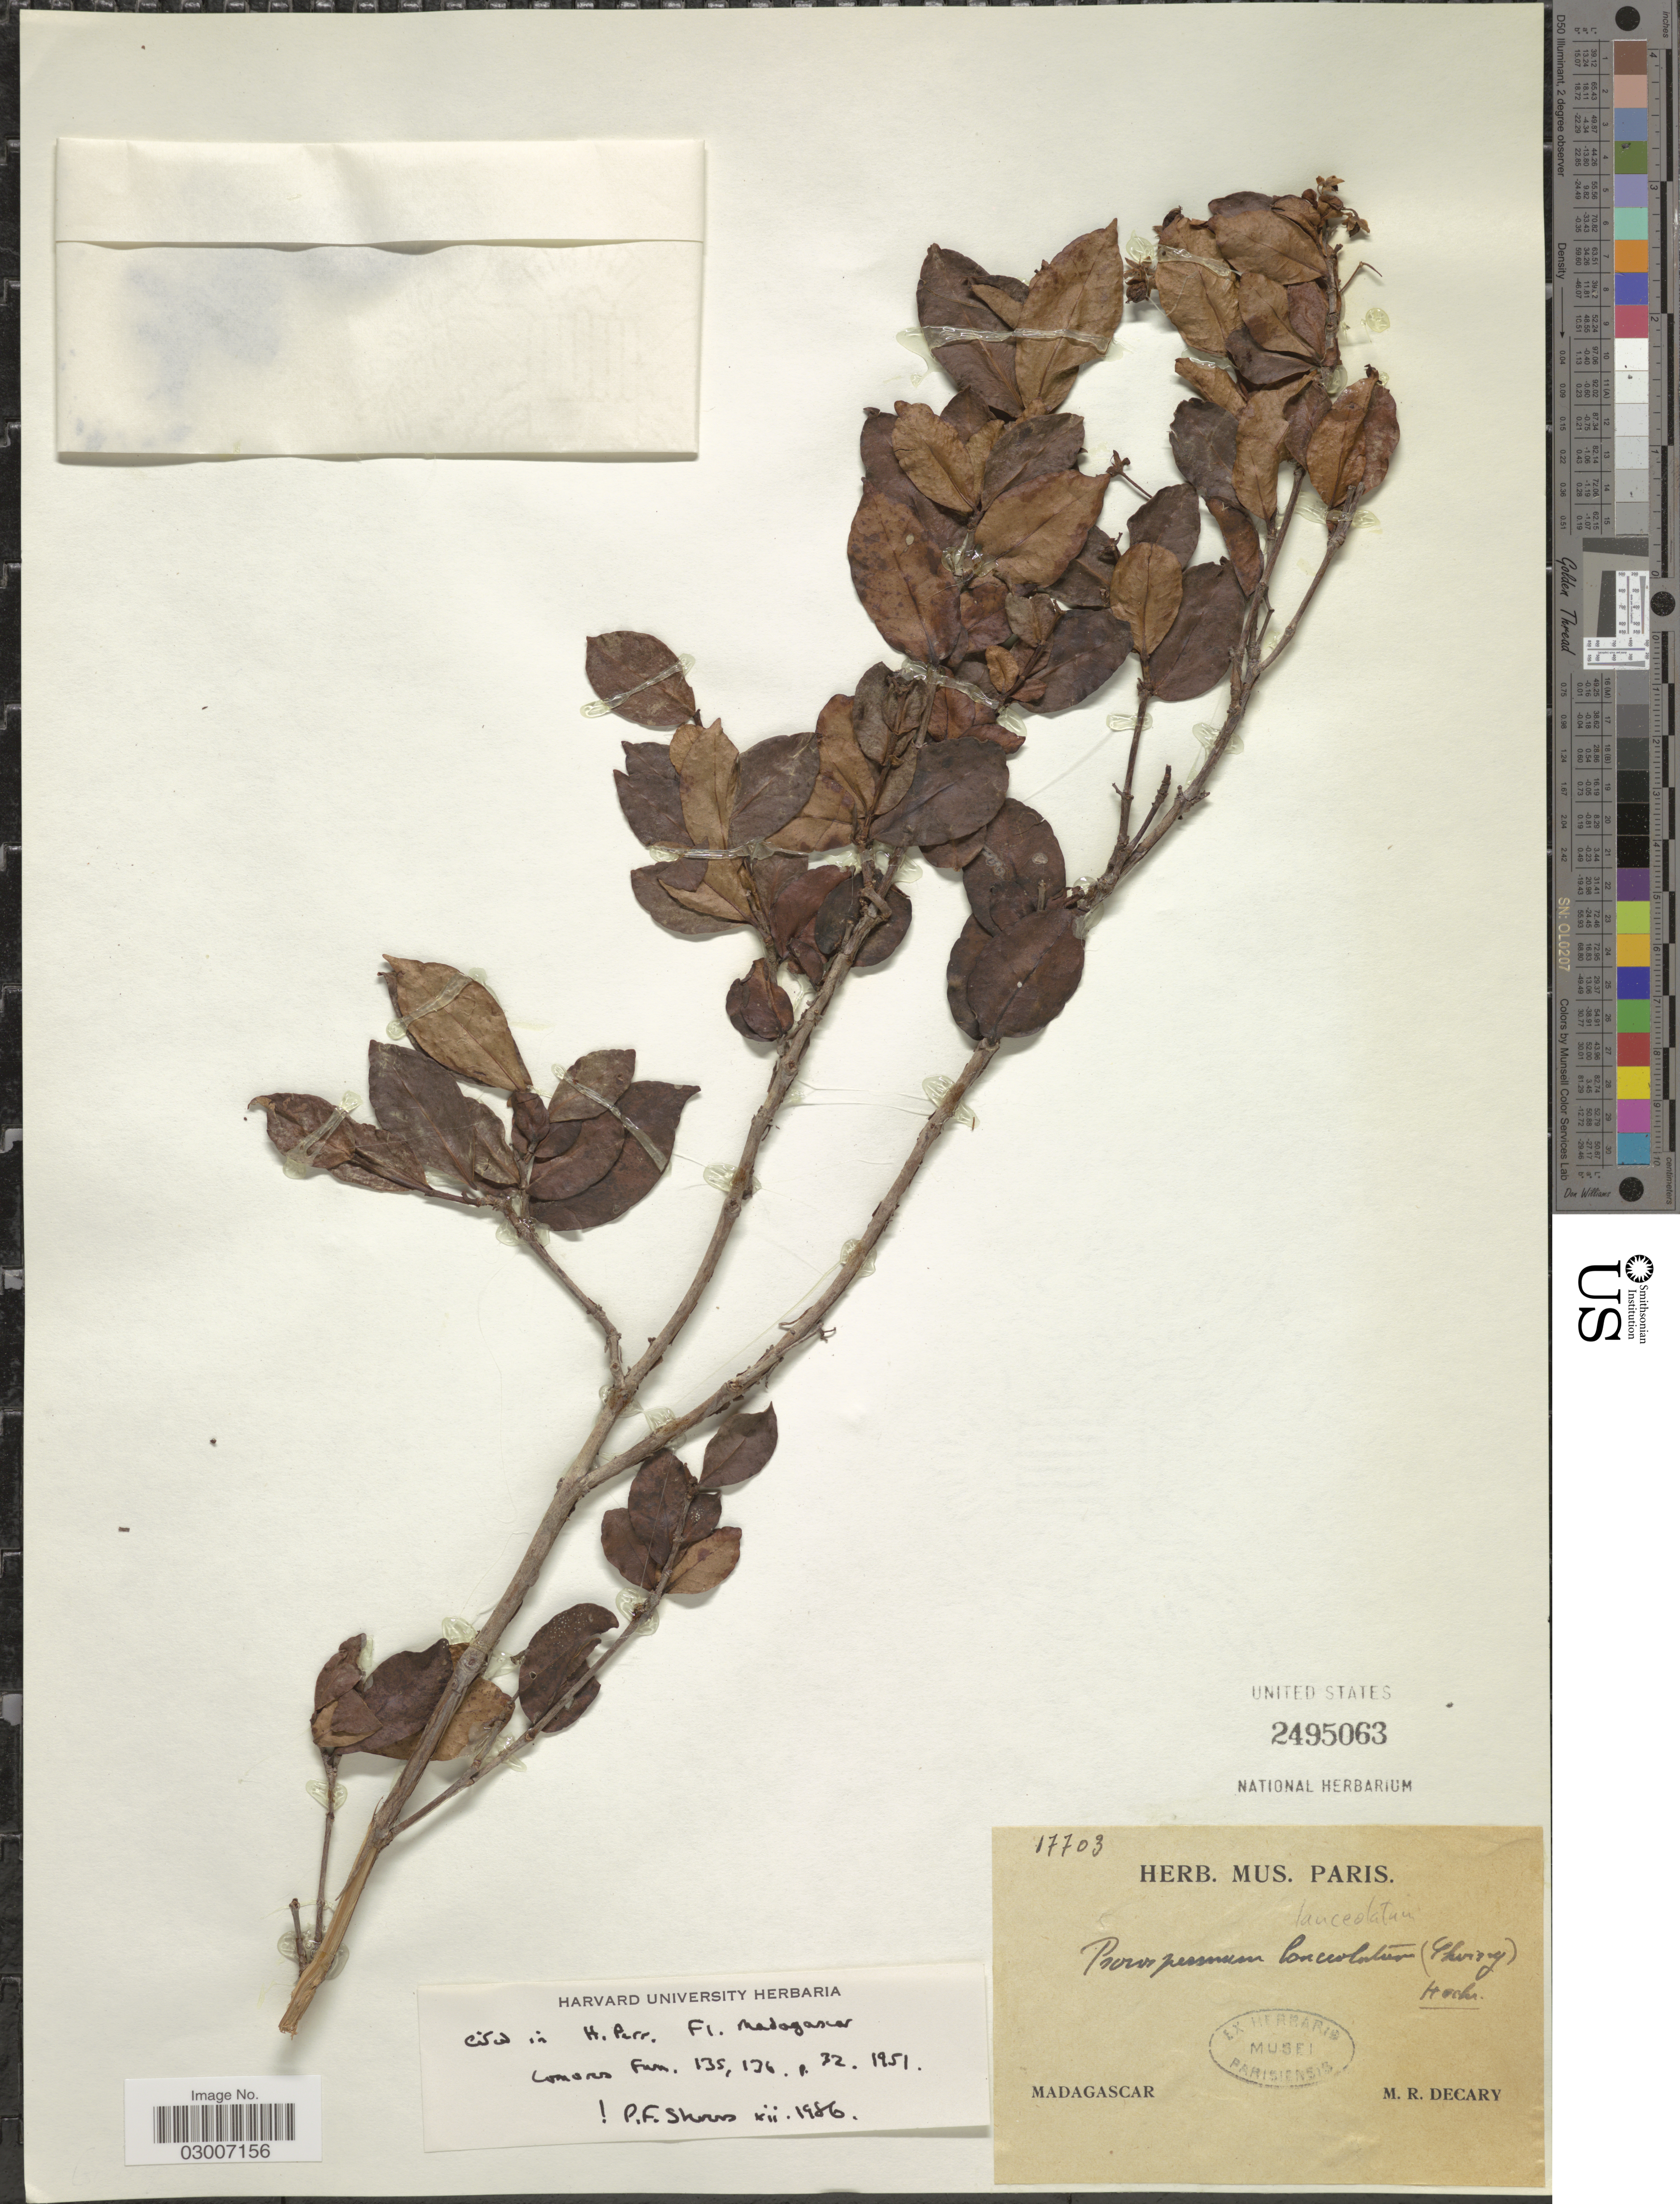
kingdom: Plantae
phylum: Tracheophyta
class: Magnoliopsida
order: Malpighiales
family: Hypericaceae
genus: Psorospermum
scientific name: Psorospermum lanceolatum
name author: (Choisy) Hochr.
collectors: R. Decary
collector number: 17703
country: Madagascar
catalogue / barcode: US 2495063